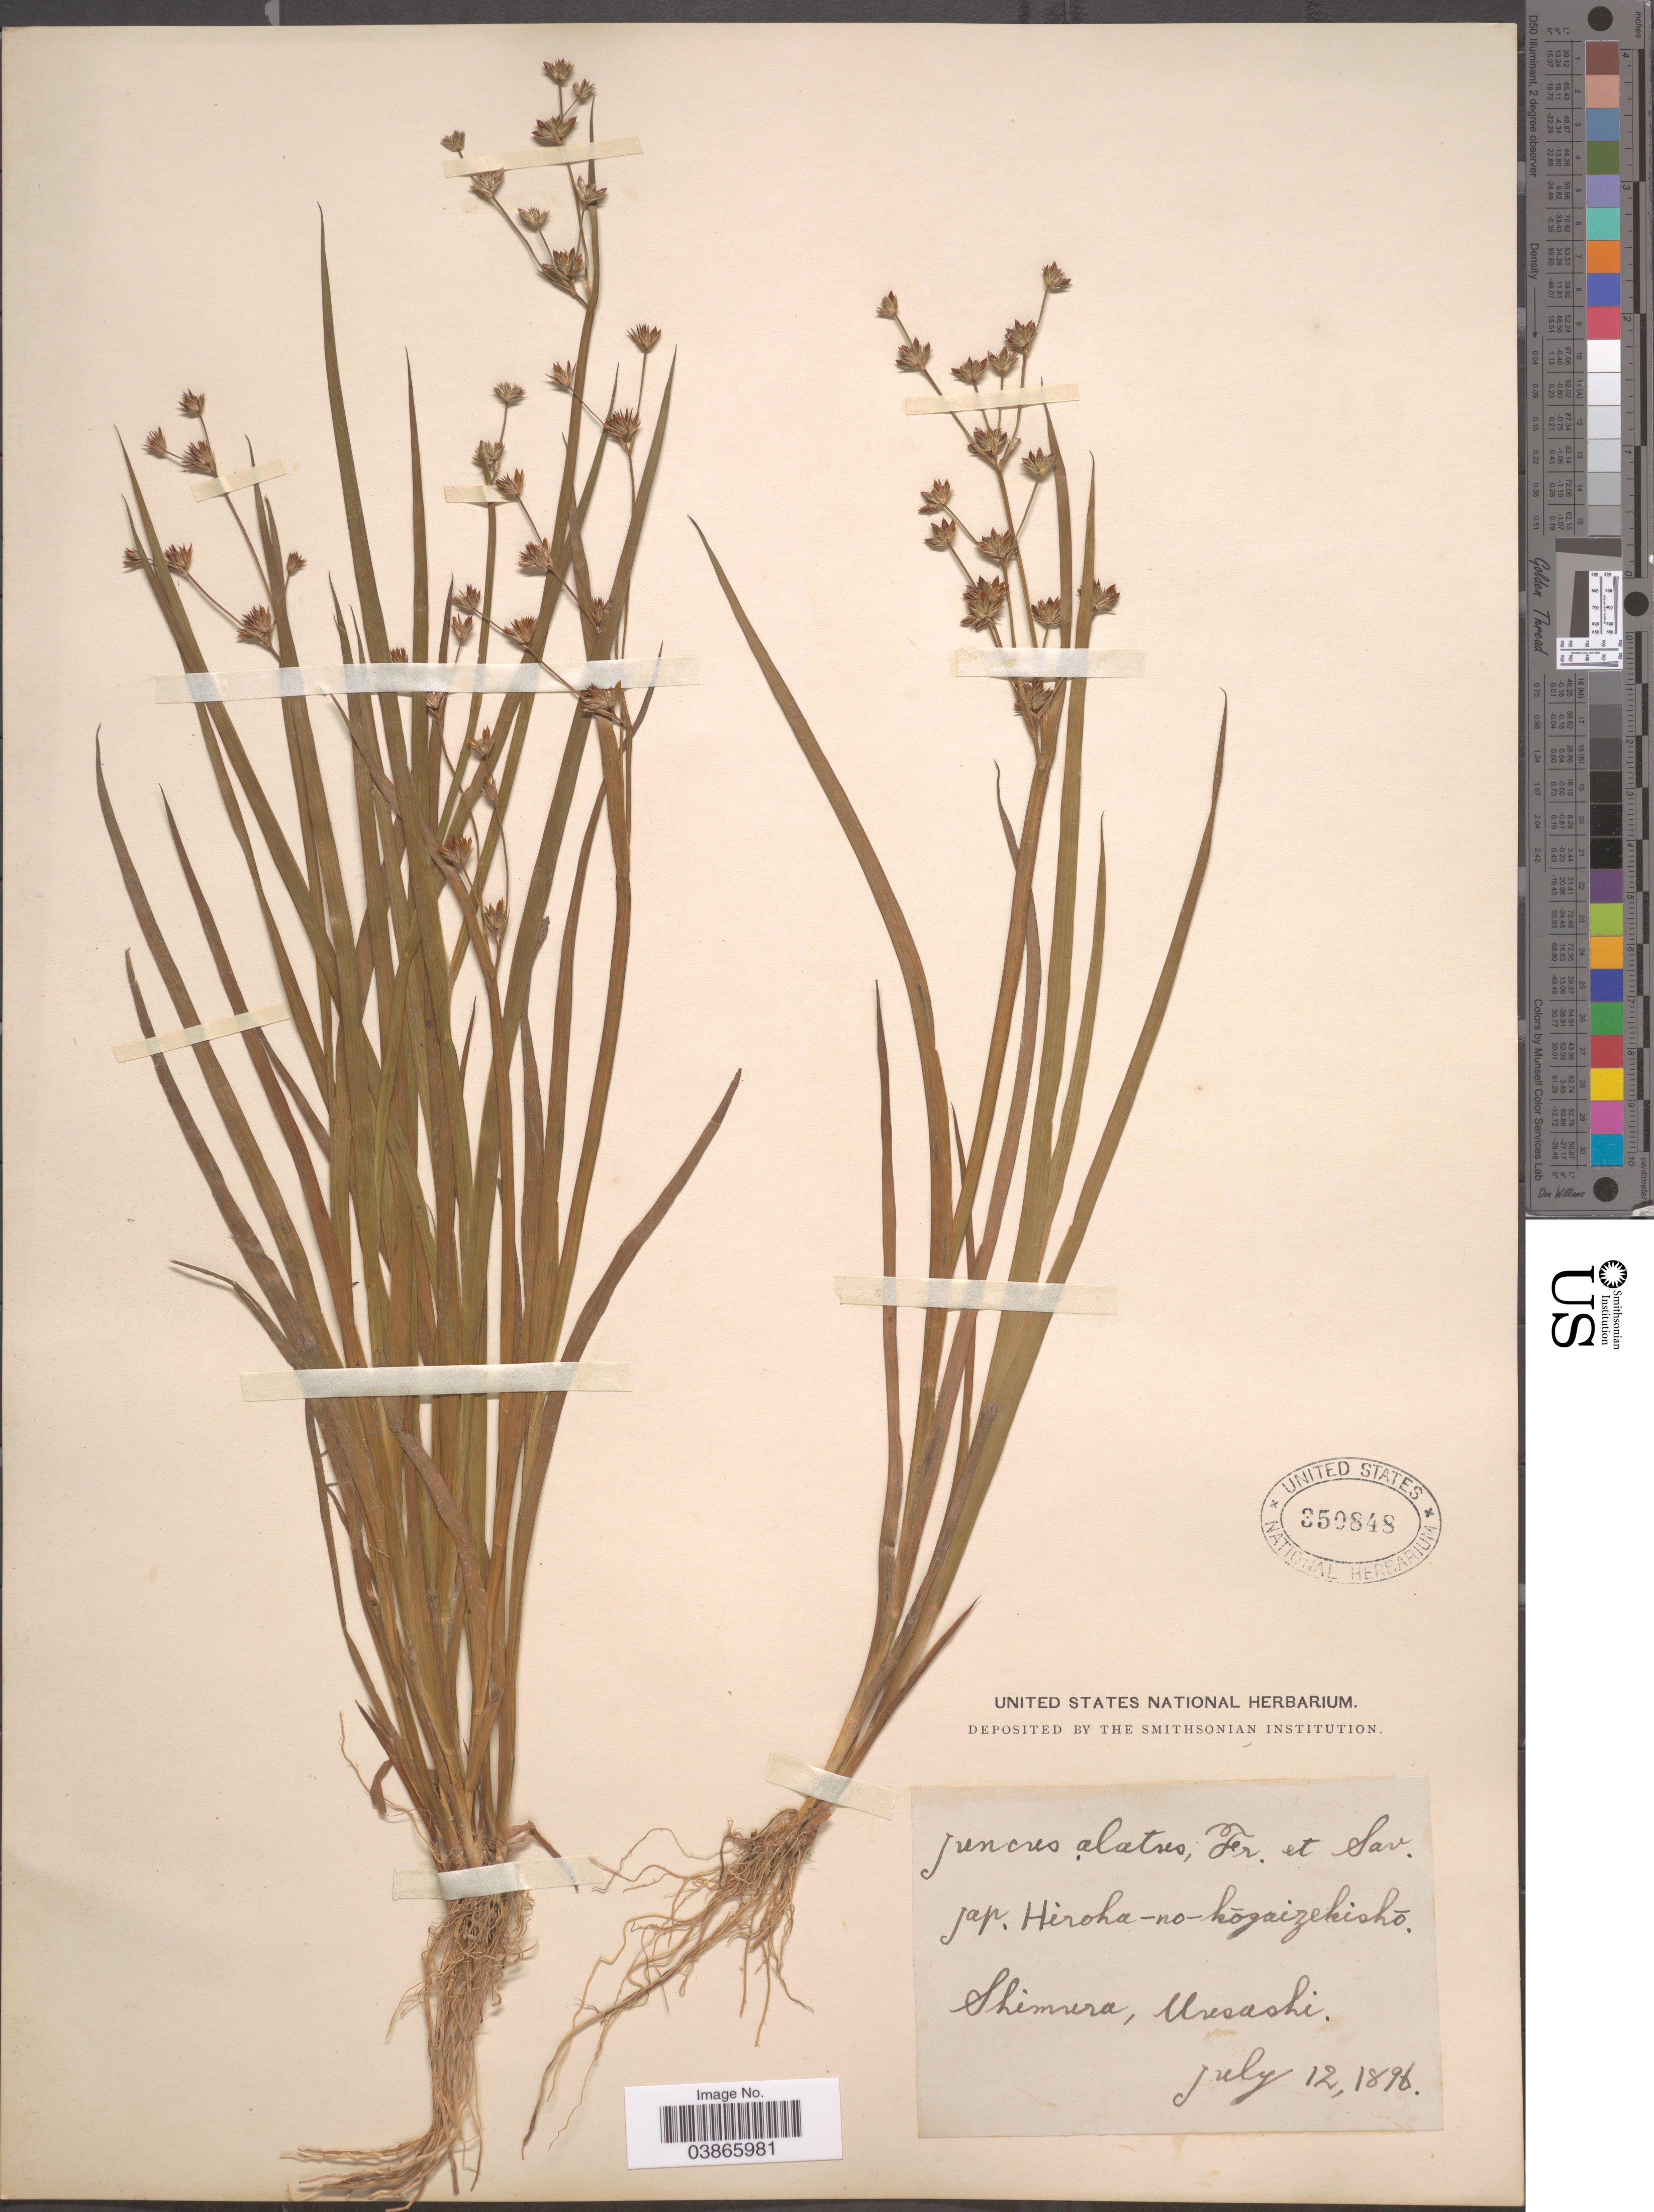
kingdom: Plantae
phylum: Tracheophyta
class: Liliopsida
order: Poales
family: Juncaceae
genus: Juncus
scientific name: Juncus alatus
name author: Franch. & Sav.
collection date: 1896-07-12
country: Japan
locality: Shimura, Musashi.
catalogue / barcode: US 350848